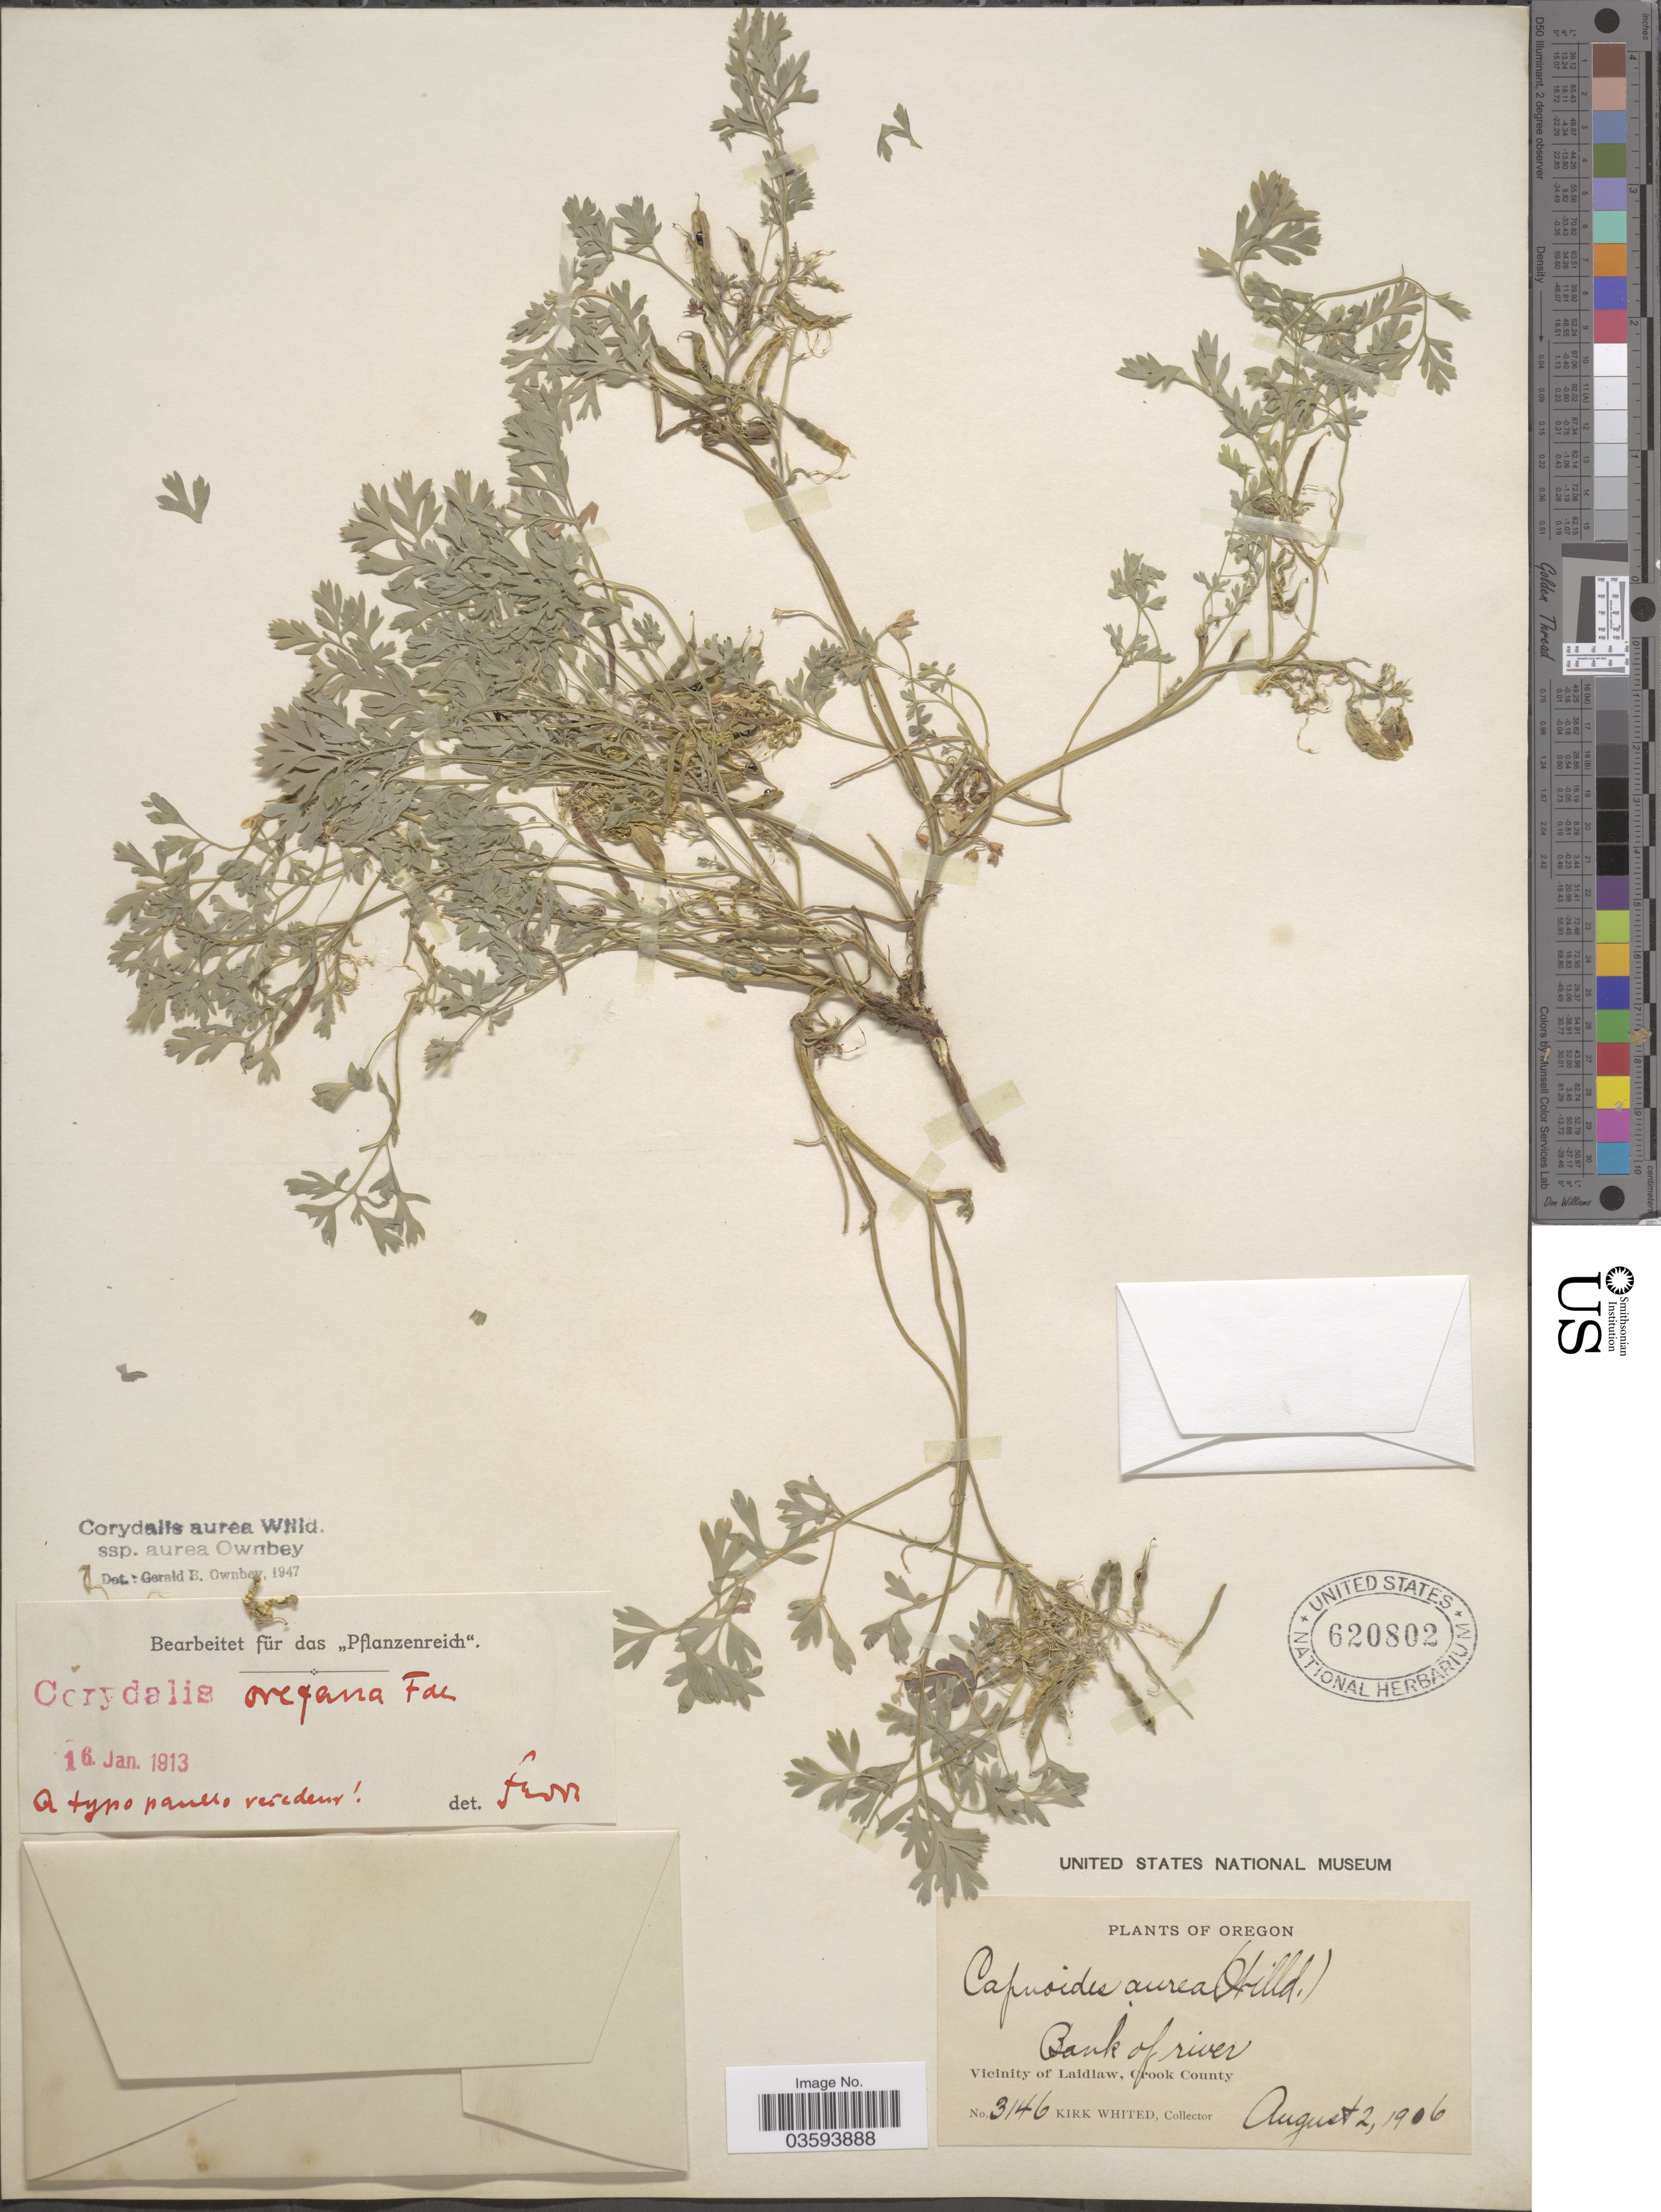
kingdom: Plantae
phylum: Tracheophyta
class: Magnoliopsida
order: Ranunculales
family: Papaveraceae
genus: Corydalis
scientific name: Corydalis aurea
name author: Willd.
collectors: K. Whited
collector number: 3146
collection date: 1906-08-02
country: United States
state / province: Oregon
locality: Bank of river. Vicinity of Laidlaw, Crook County.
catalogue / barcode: US 620802